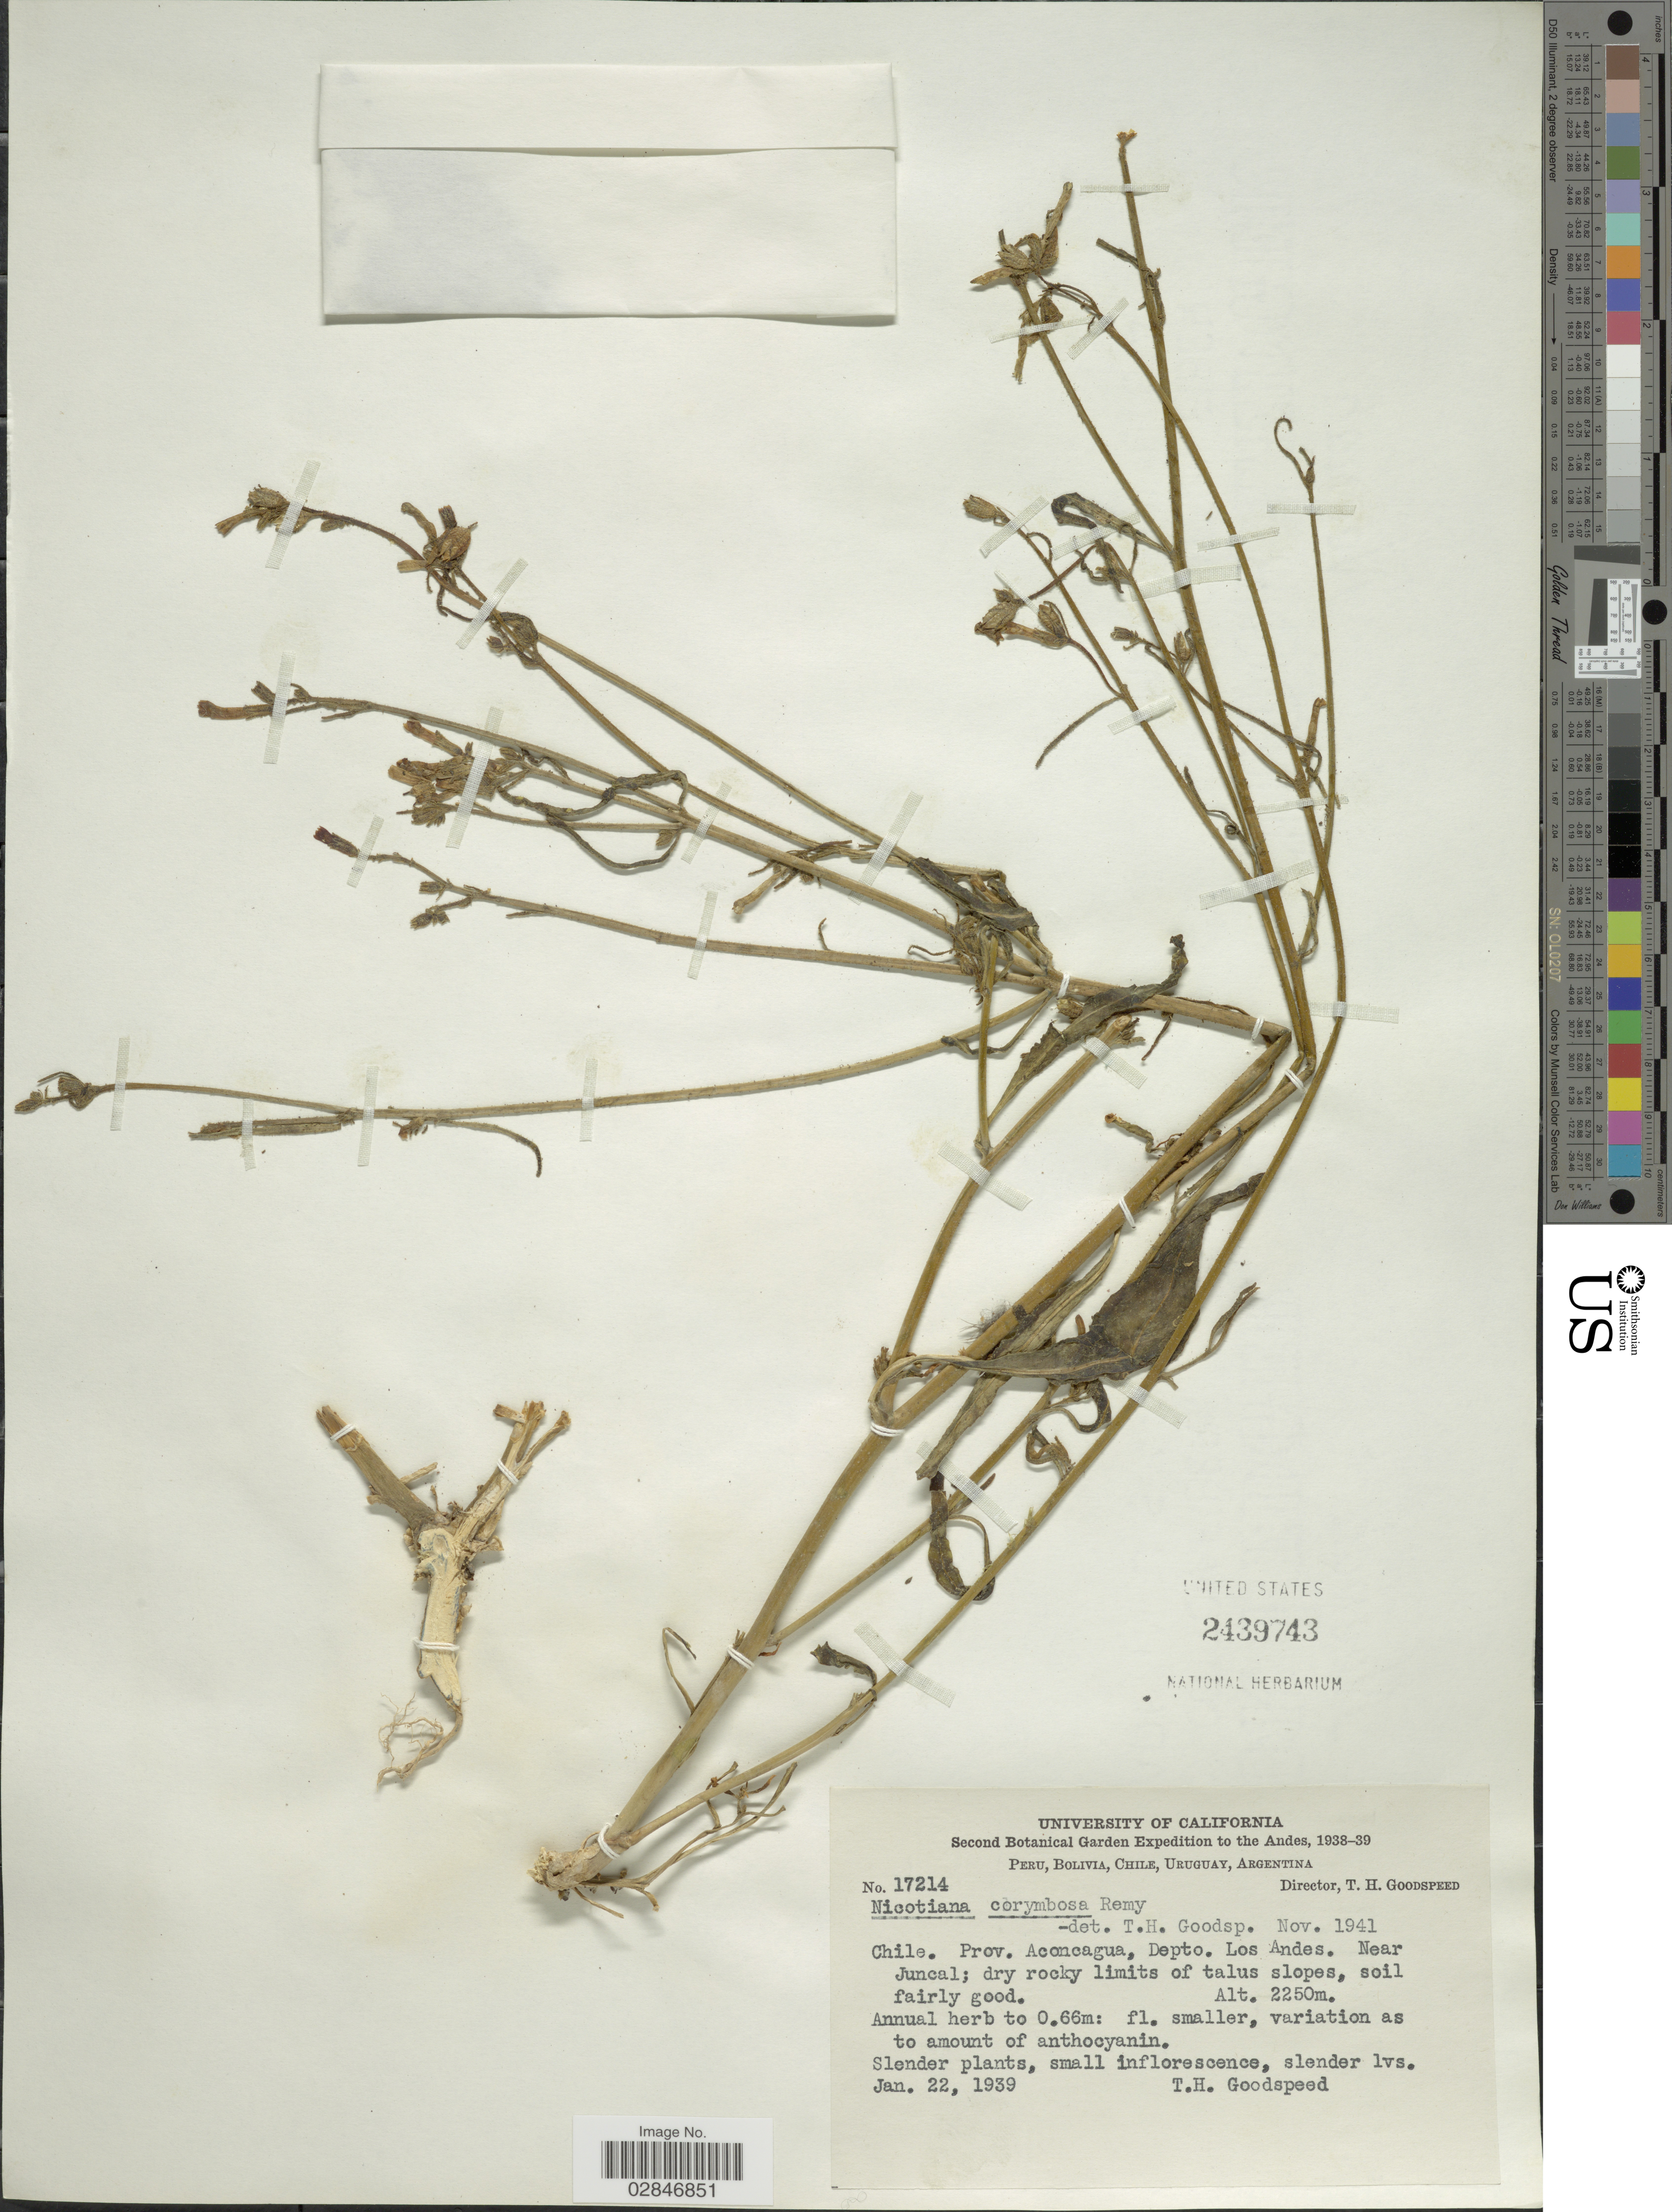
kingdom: Plantae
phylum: Tracheophyta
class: Magnoliopsida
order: Solanales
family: Solanaceae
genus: Nicotiana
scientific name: Nicotiana corymbosa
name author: J. Rémy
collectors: T. Goodspeed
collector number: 17214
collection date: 1939-01-22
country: Chile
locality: The Andes, Prov. Aconcagua, Depto. Los Andes. Near Juncal.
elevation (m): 2250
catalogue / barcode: US 2439743